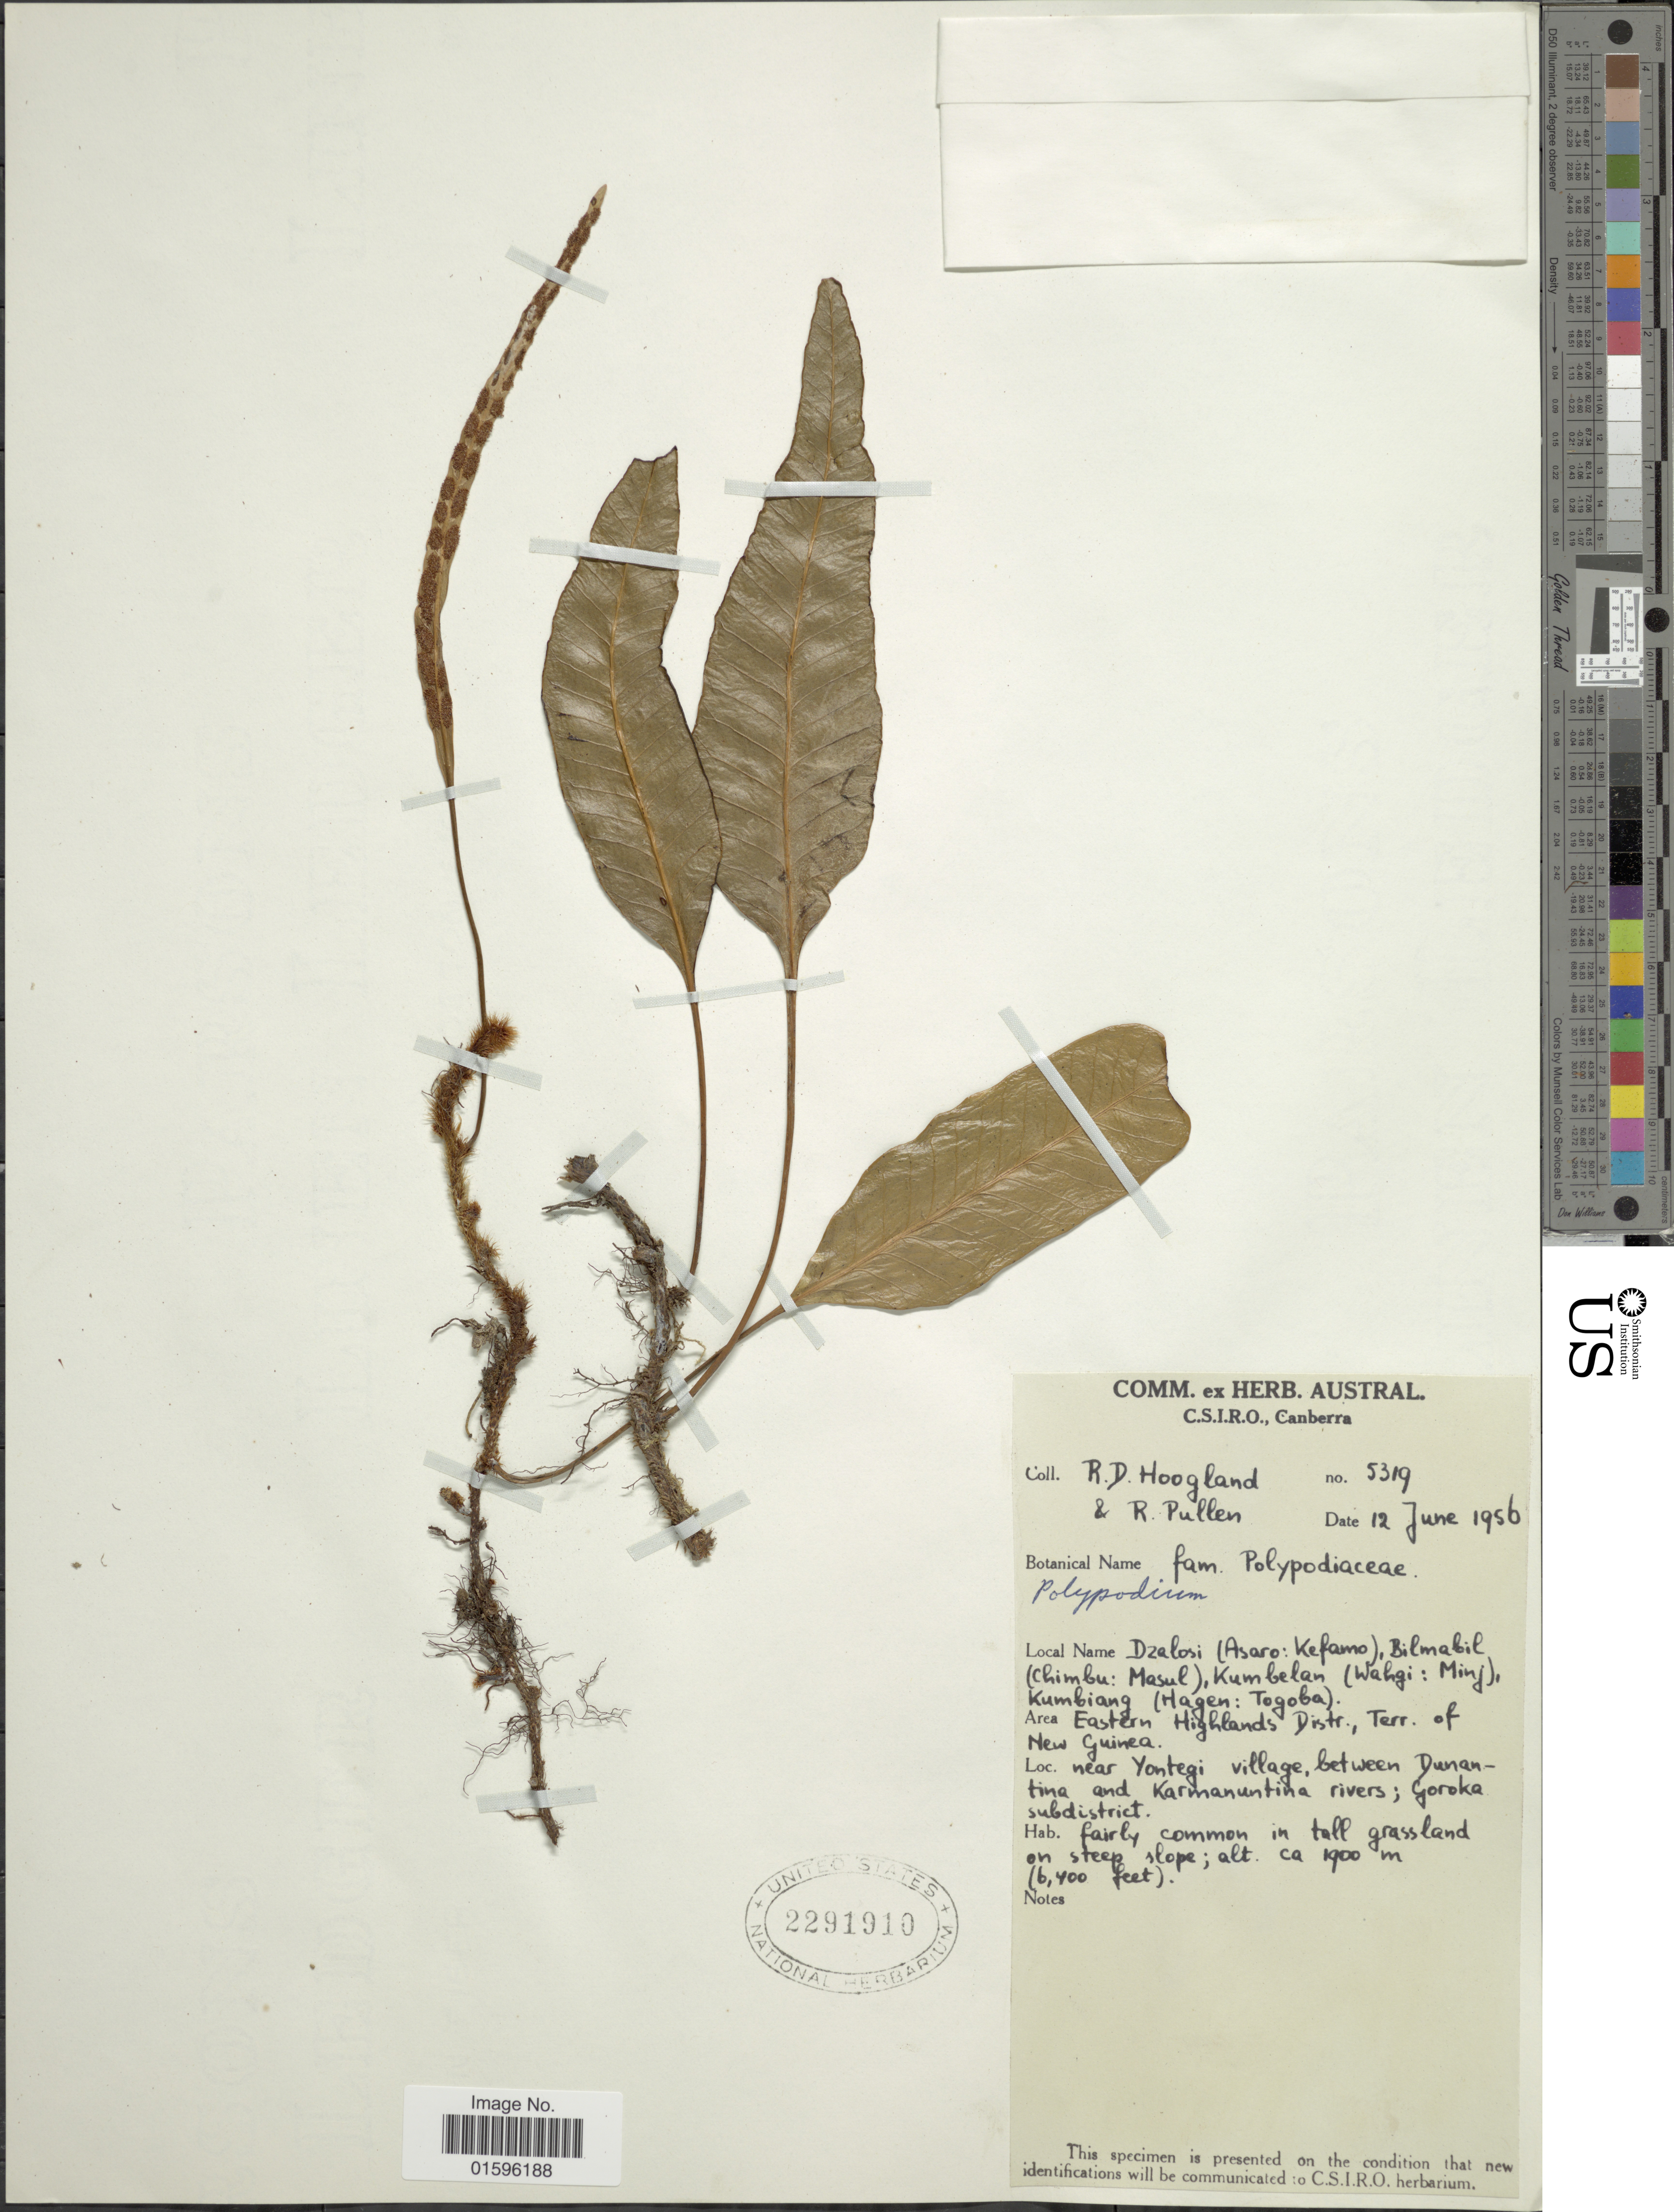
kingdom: Plantae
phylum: Tracheophyta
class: Polypodiopsida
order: Polypodiales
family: Polypodiaceae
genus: Polypodium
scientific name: Polypodium sp.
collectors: R. D. Hoogland & R. Pullen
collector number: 5319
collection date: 1956-06-12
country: Papua New Guinea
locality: Eastern Highlands Distr., Terr. of New Guinea, near Yontegi village, between Dunantina and Karmanuntina rivers; Goroka subdistrict [interpreted]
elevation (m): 1951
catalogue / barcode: US 2291910